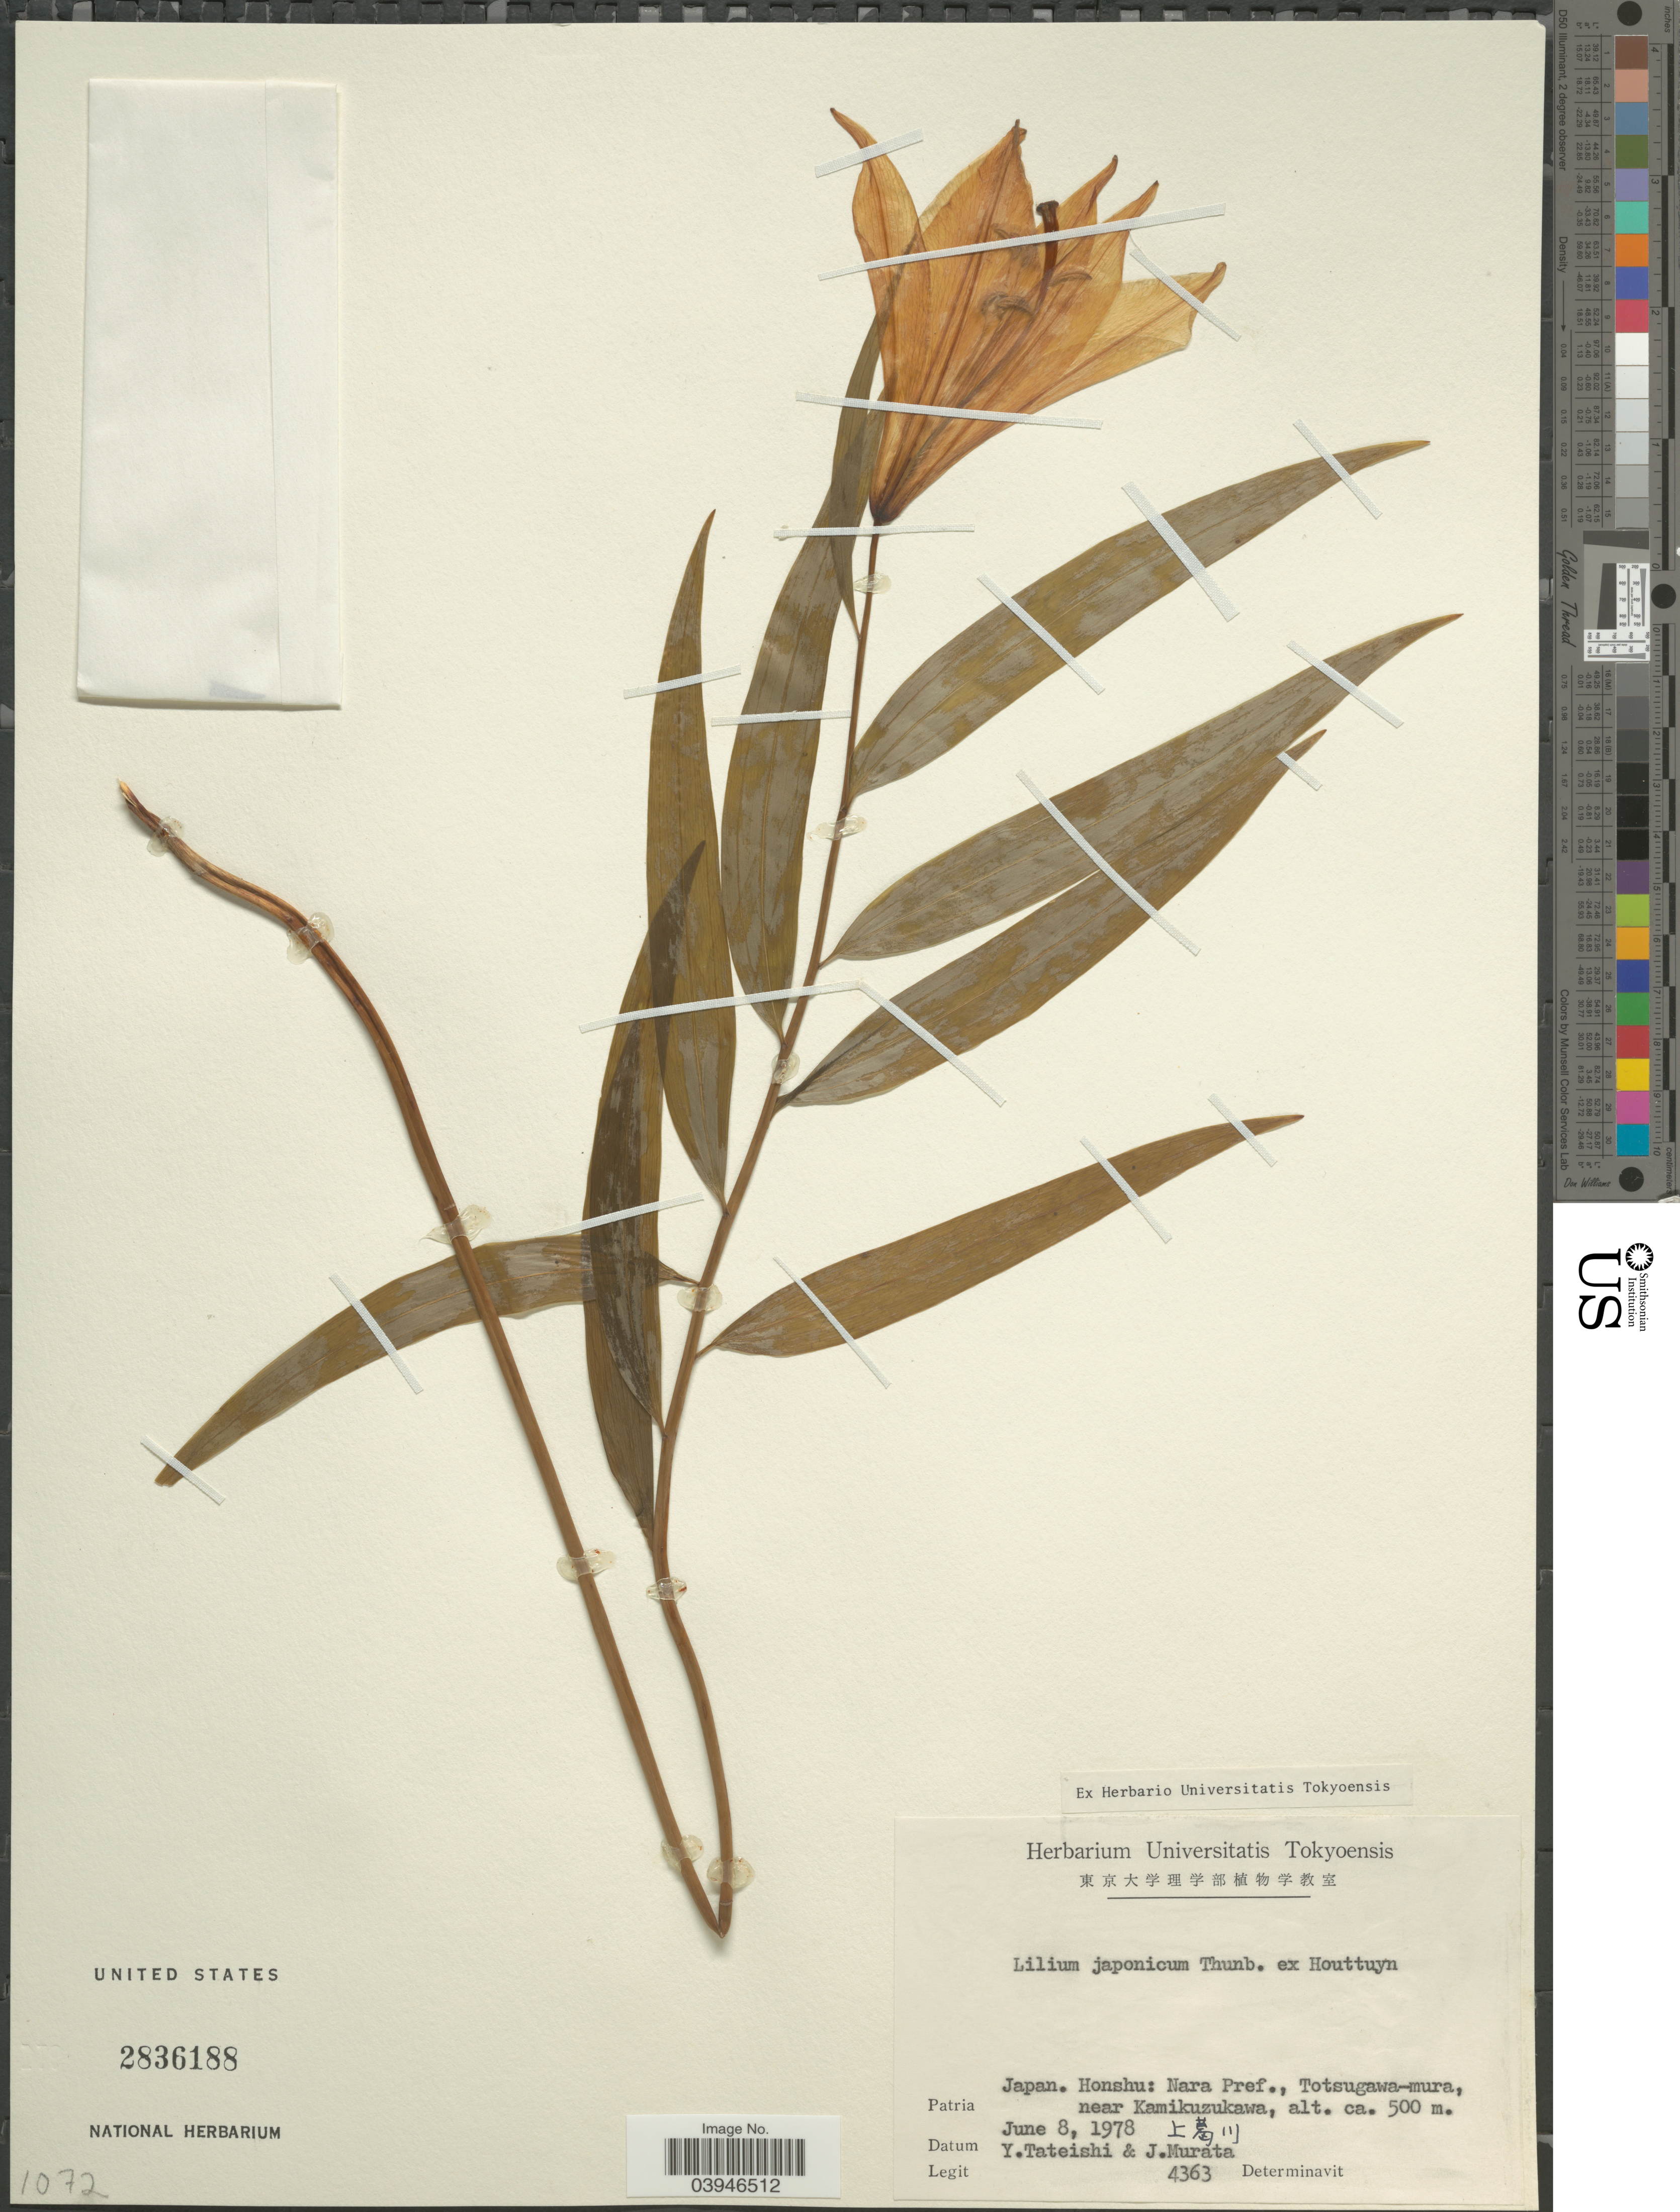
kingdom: Plantae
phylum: Tracheophyta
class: Liliopsida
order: Liliales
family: Liliaceae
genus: Lilium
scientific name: Lilium japonicum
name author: Thunb.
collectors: Y. Tateishi & J. Murata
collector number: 4363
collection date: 1978-06-08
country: Japan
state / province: Nara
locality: Honshu: Nara Pref., Totsugawa-mura, near Kamikuzukawa.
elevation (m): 500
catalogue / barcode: US 2836188